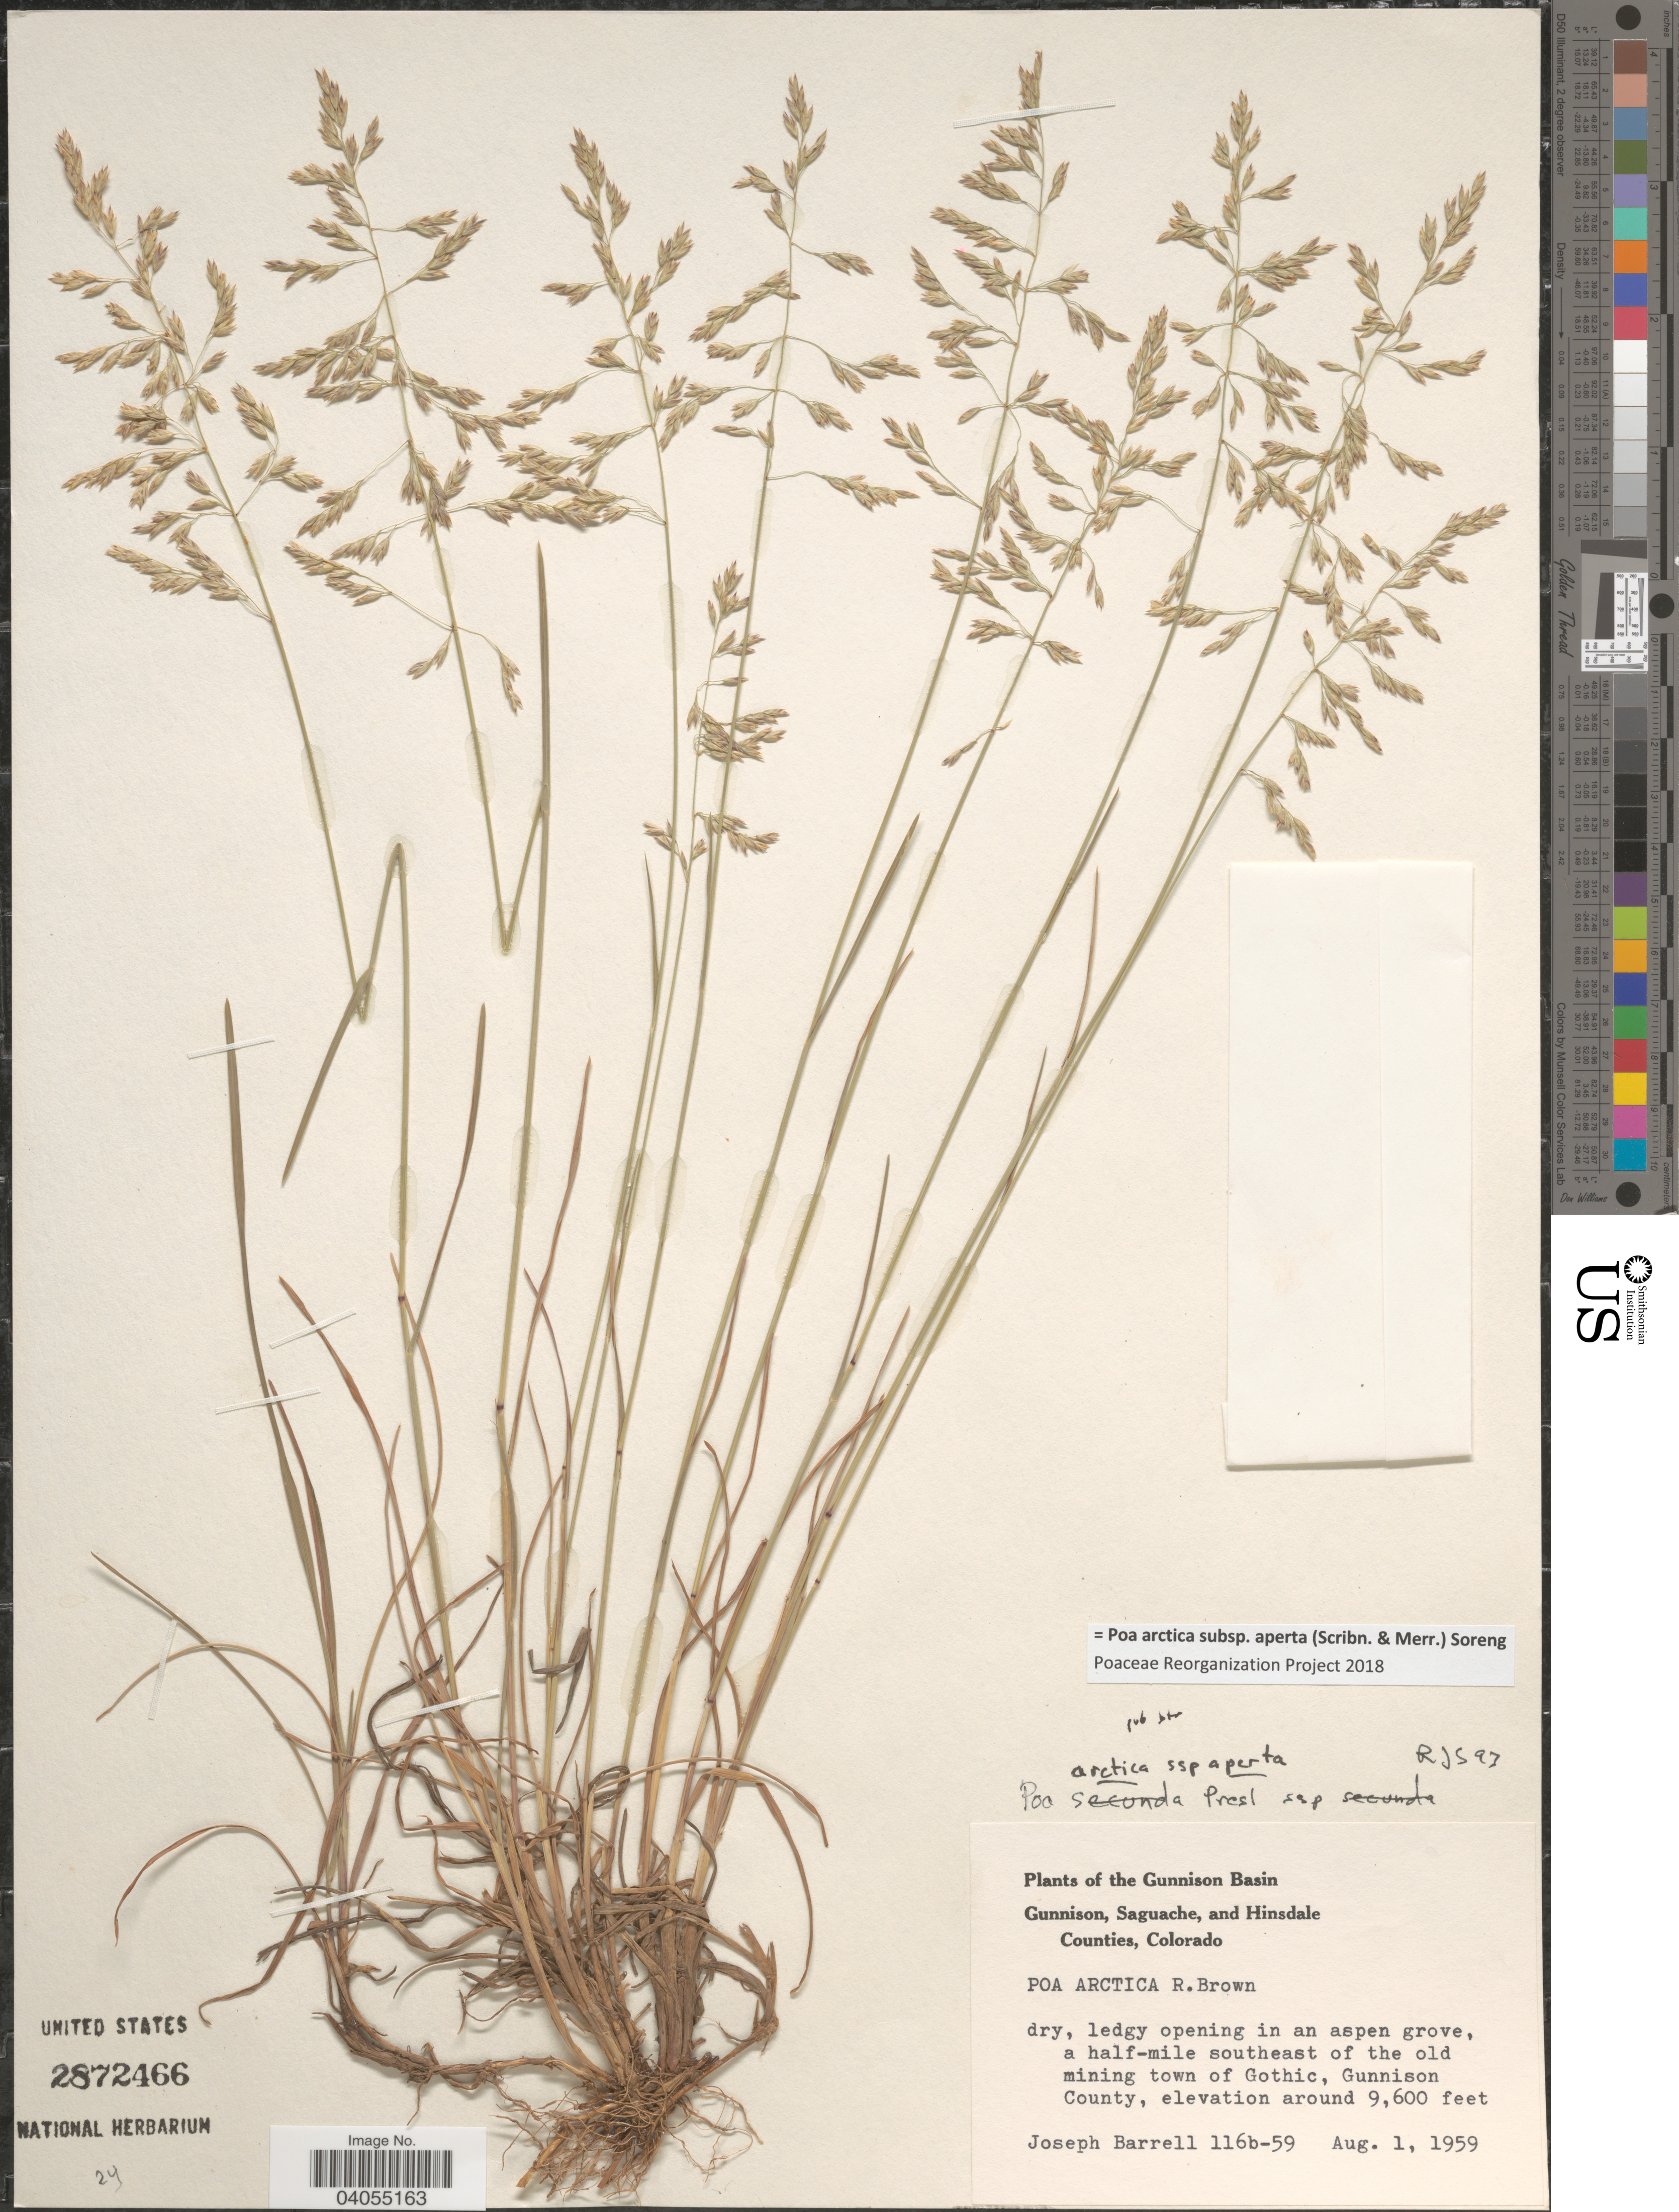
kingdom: Plantae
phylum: Tracheophyta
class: Liliopsida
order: Poales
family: Poaceae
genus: Poa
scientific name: Poa arctica subsp. aperta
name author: (Scribn. & Merr.) Soreng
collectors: J. Barrell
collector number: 116b-59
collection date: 1959-08-01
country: United States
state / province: Colorado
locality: Gunnison Basin. A half-mile southeast of the old mining town of Gothic, Gunnison County.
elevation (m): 2926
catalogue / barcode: US 2872466